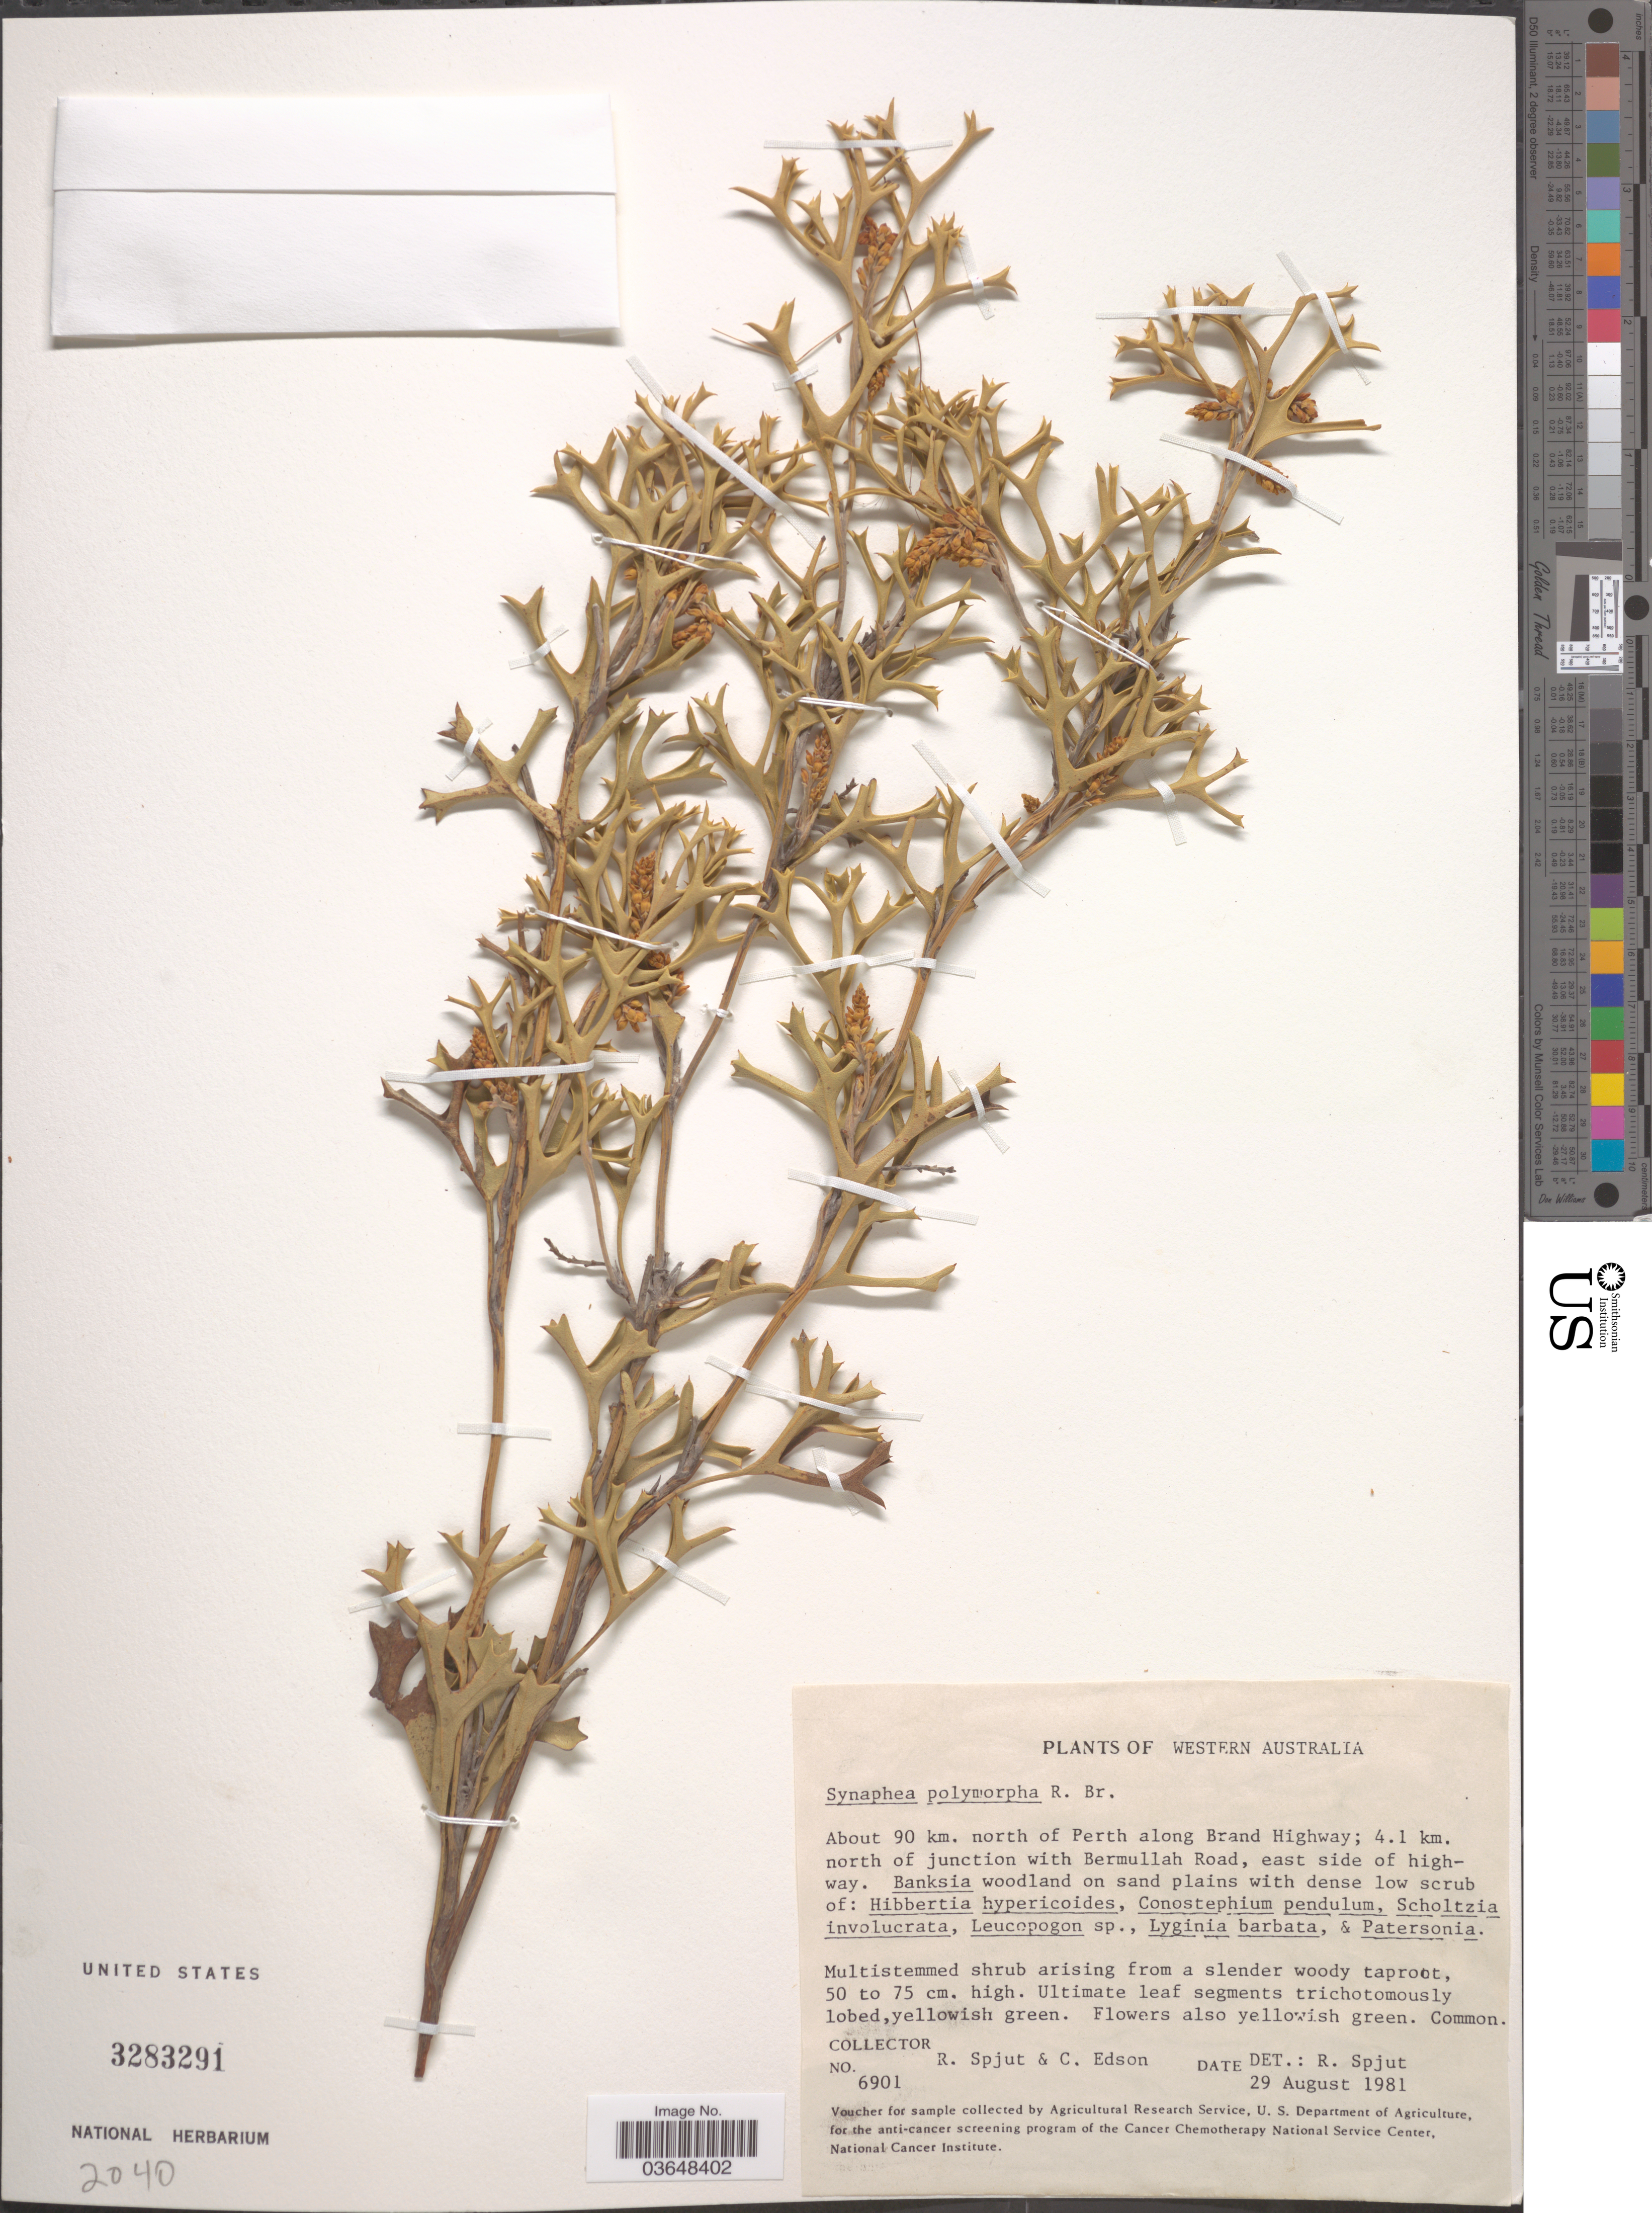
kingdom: Plantae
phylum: Tracheophyta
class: Magnoliopsida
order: Proteales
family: Proteaceae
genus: Synaphea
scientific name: Synaphea polymorpha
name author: R. Br.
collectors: R. Spjut & C. Edson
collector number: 6901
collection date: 1981-08-29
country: Australia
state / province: Western Australia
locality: About 90 km. north of Perth along Brand Highway; 4.1 km. north of junction with Bermullah Road, east side of highway.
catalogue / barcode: US 3283291